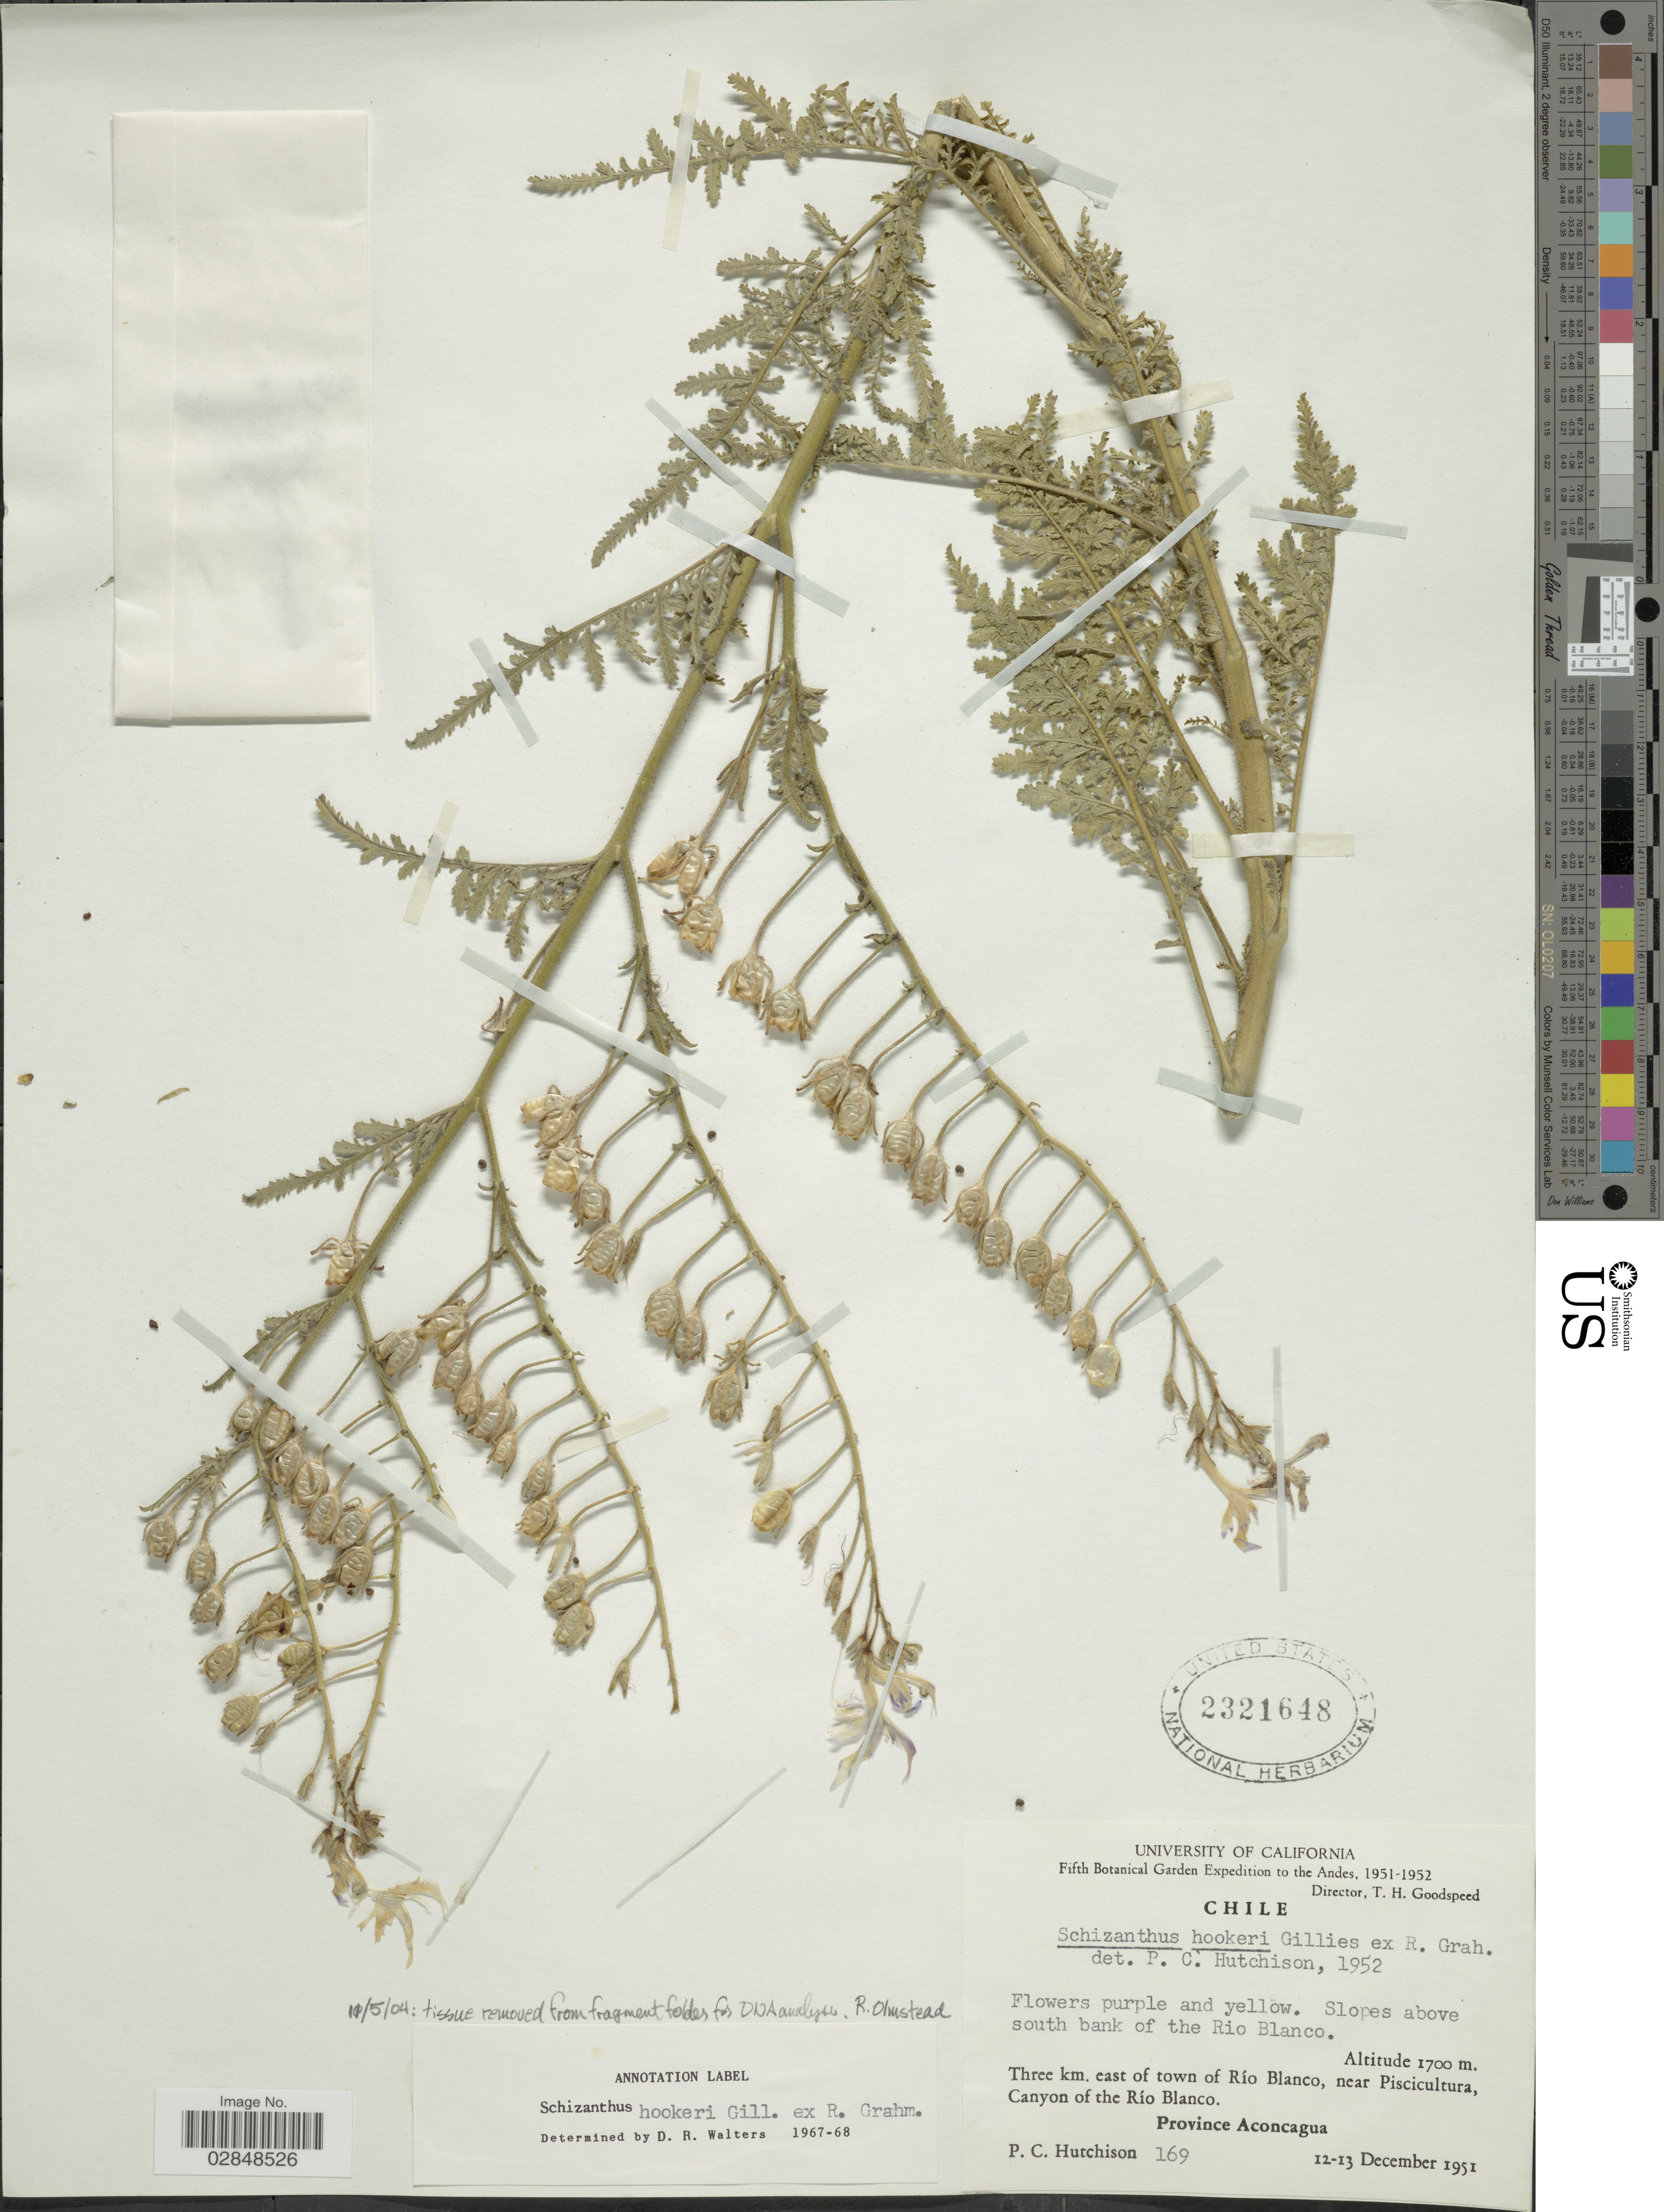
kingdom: Plantae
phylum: Tracheophyta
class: Magnoliopsida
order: Solanales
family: Solanaceae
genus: Schizanthus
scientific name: Schizanthus hookeri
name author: Gillies ex Graham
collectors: P. C. Hutchison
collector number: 169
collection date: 1951-12-12/1951-12-13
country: Chile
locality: The Andes. Slopes above south bank of the Rio Blanco. Three km. east of town of Río Blanco, near Piscicultura, Canyon of the Río Blanco. Province Aconcagua.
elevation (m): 1700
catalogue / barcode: US 2321648